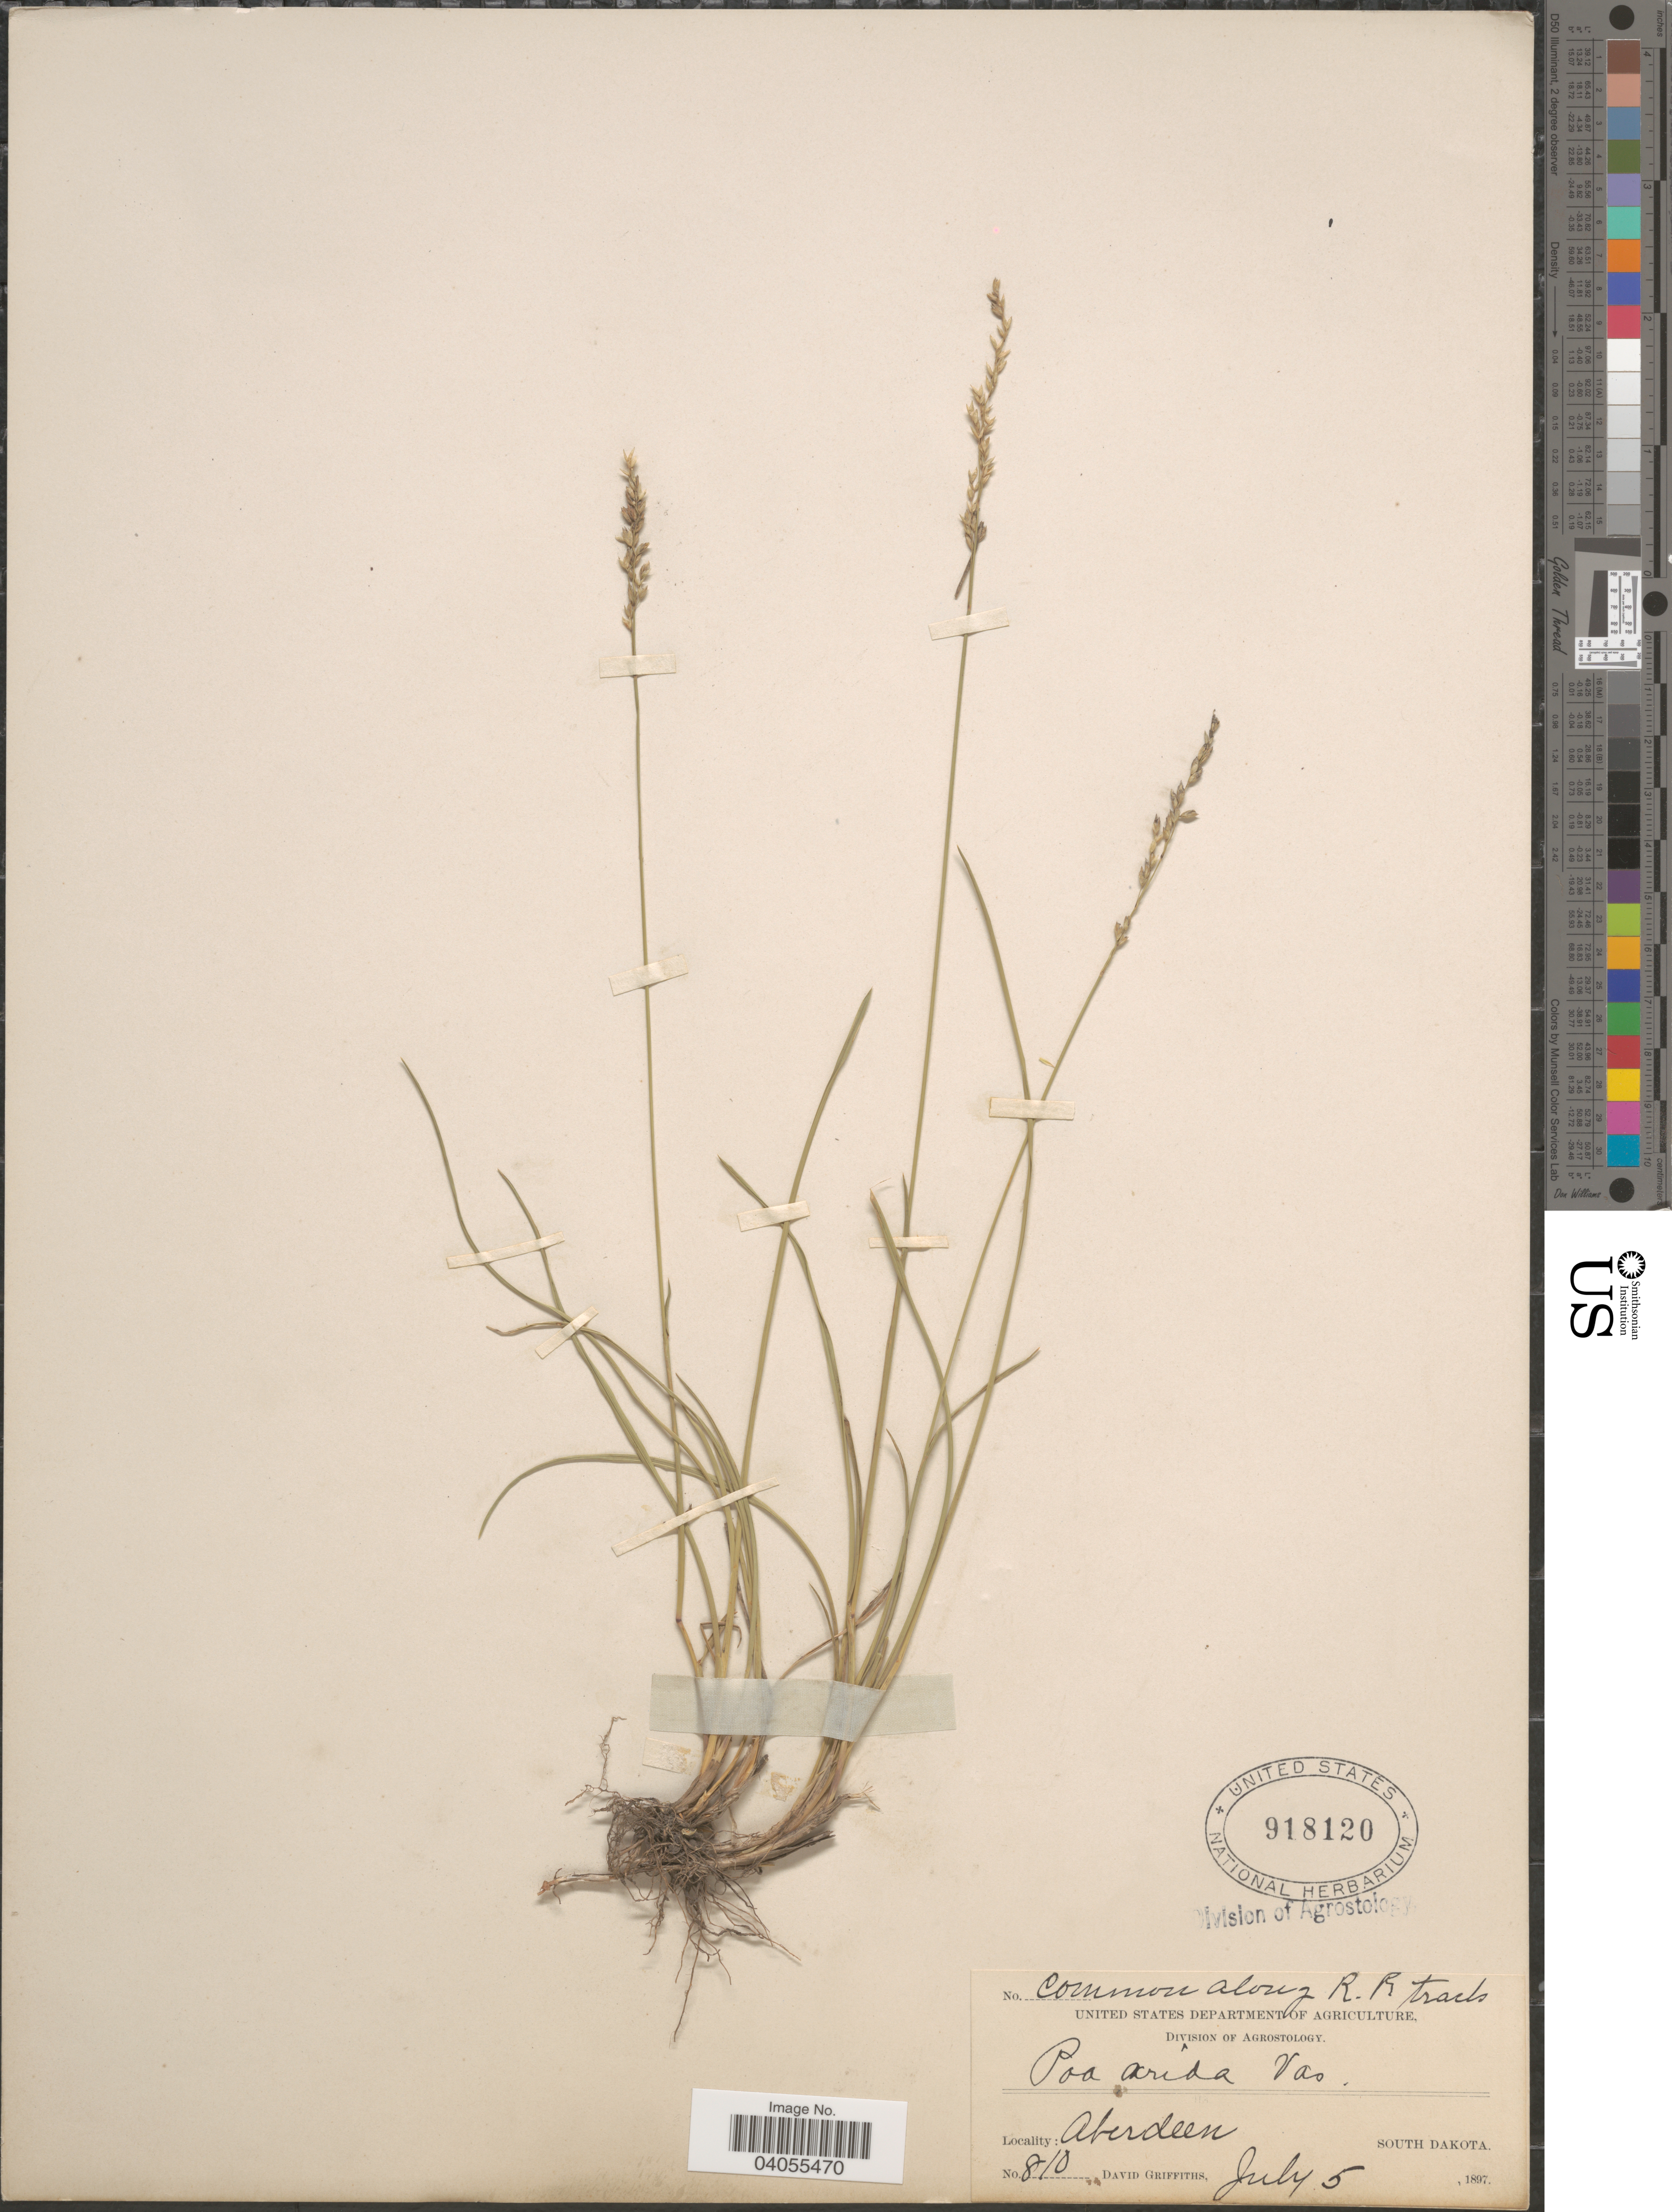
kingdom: Plantae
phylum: Tracheophyta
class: Liliopsida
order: Poales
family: Poaceae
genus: Poa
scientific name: Poa arida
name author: Vasey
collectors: D. Griffiths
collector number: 810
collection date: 1897-07-05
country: United States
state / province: North Dakota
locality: Aberdeen.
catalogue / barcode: US 918120